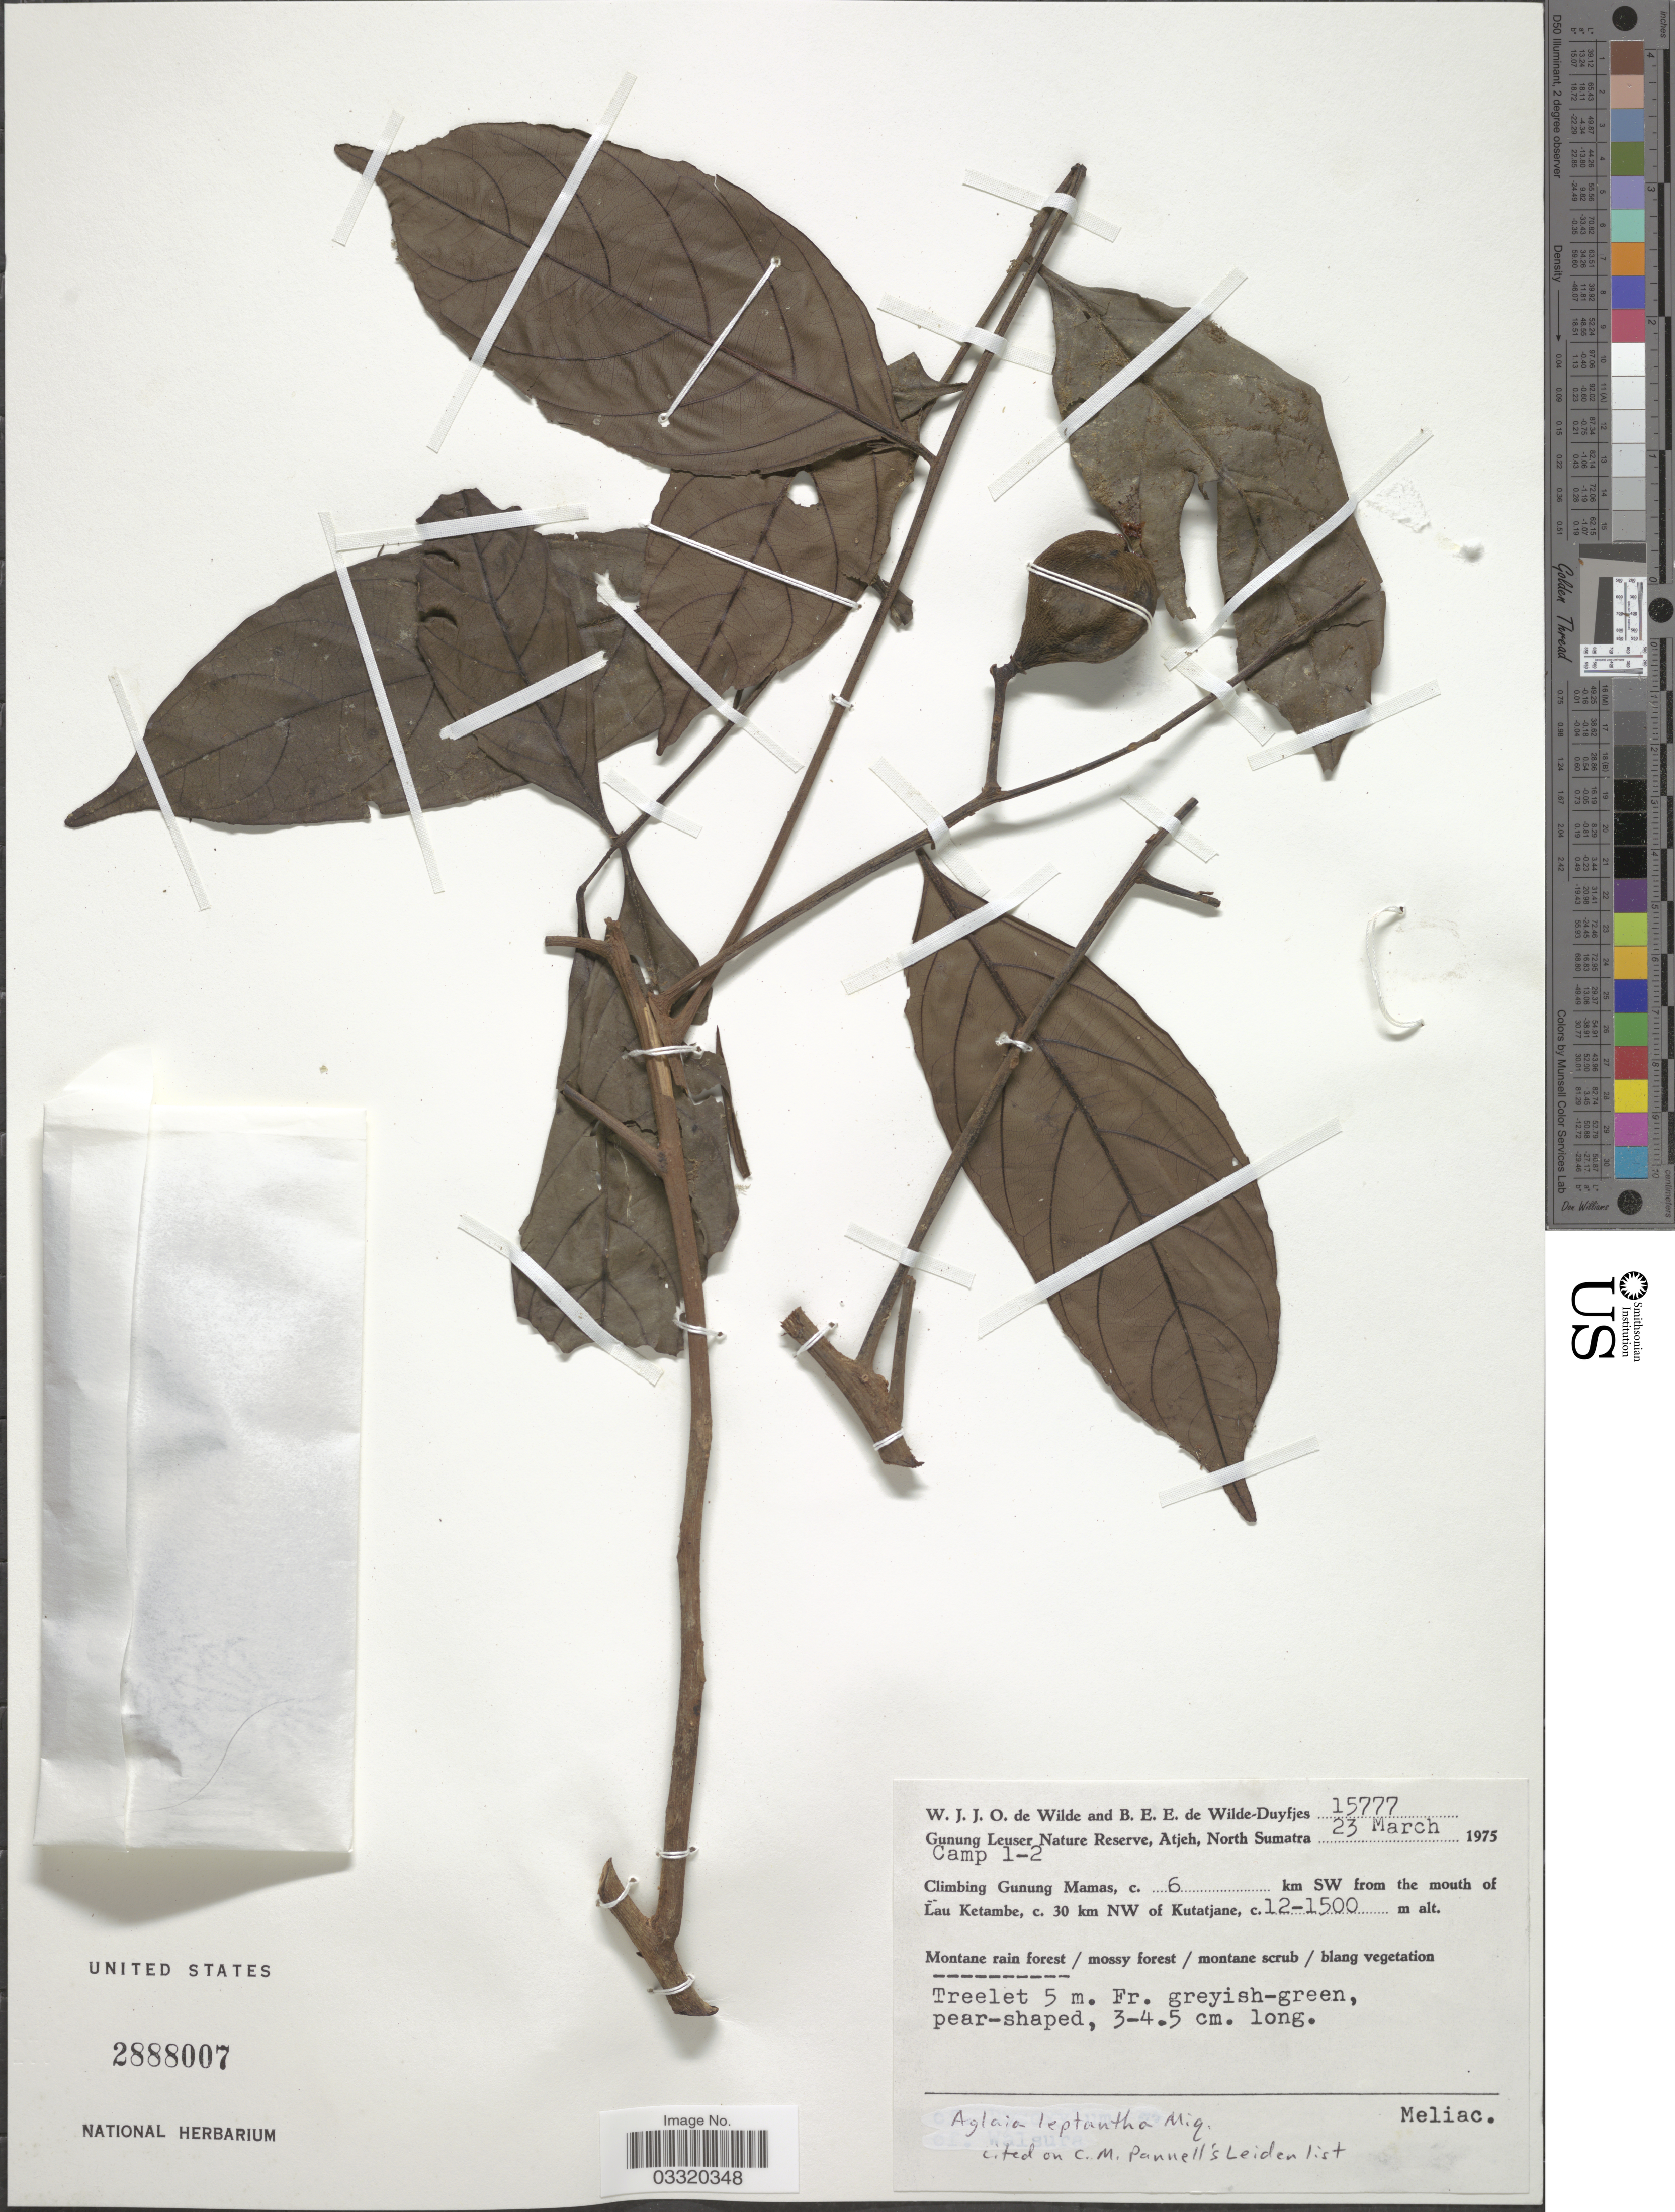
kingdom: Plantae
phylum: Tracheophyta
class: Magnoliopsida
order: Sapindales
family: Meliaceae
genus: Aglaia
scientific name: Aglaia leptantha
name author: Miq.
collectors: W. J. de Wilde & B. E. de Wilde-Duyfjes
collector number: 15777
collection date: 1975-03-23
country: Indonesia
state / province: Sumatra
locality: Gunung Leuser Nature Reserve, Atjeh, North Sumatra. Camp 1-2. Climbing Gunung Mamas, c. 6 km Sw from the mouth of Lau Ketambe, c. 30 km NW of Kutatjane.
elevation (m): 1200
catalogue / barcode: US 2888007